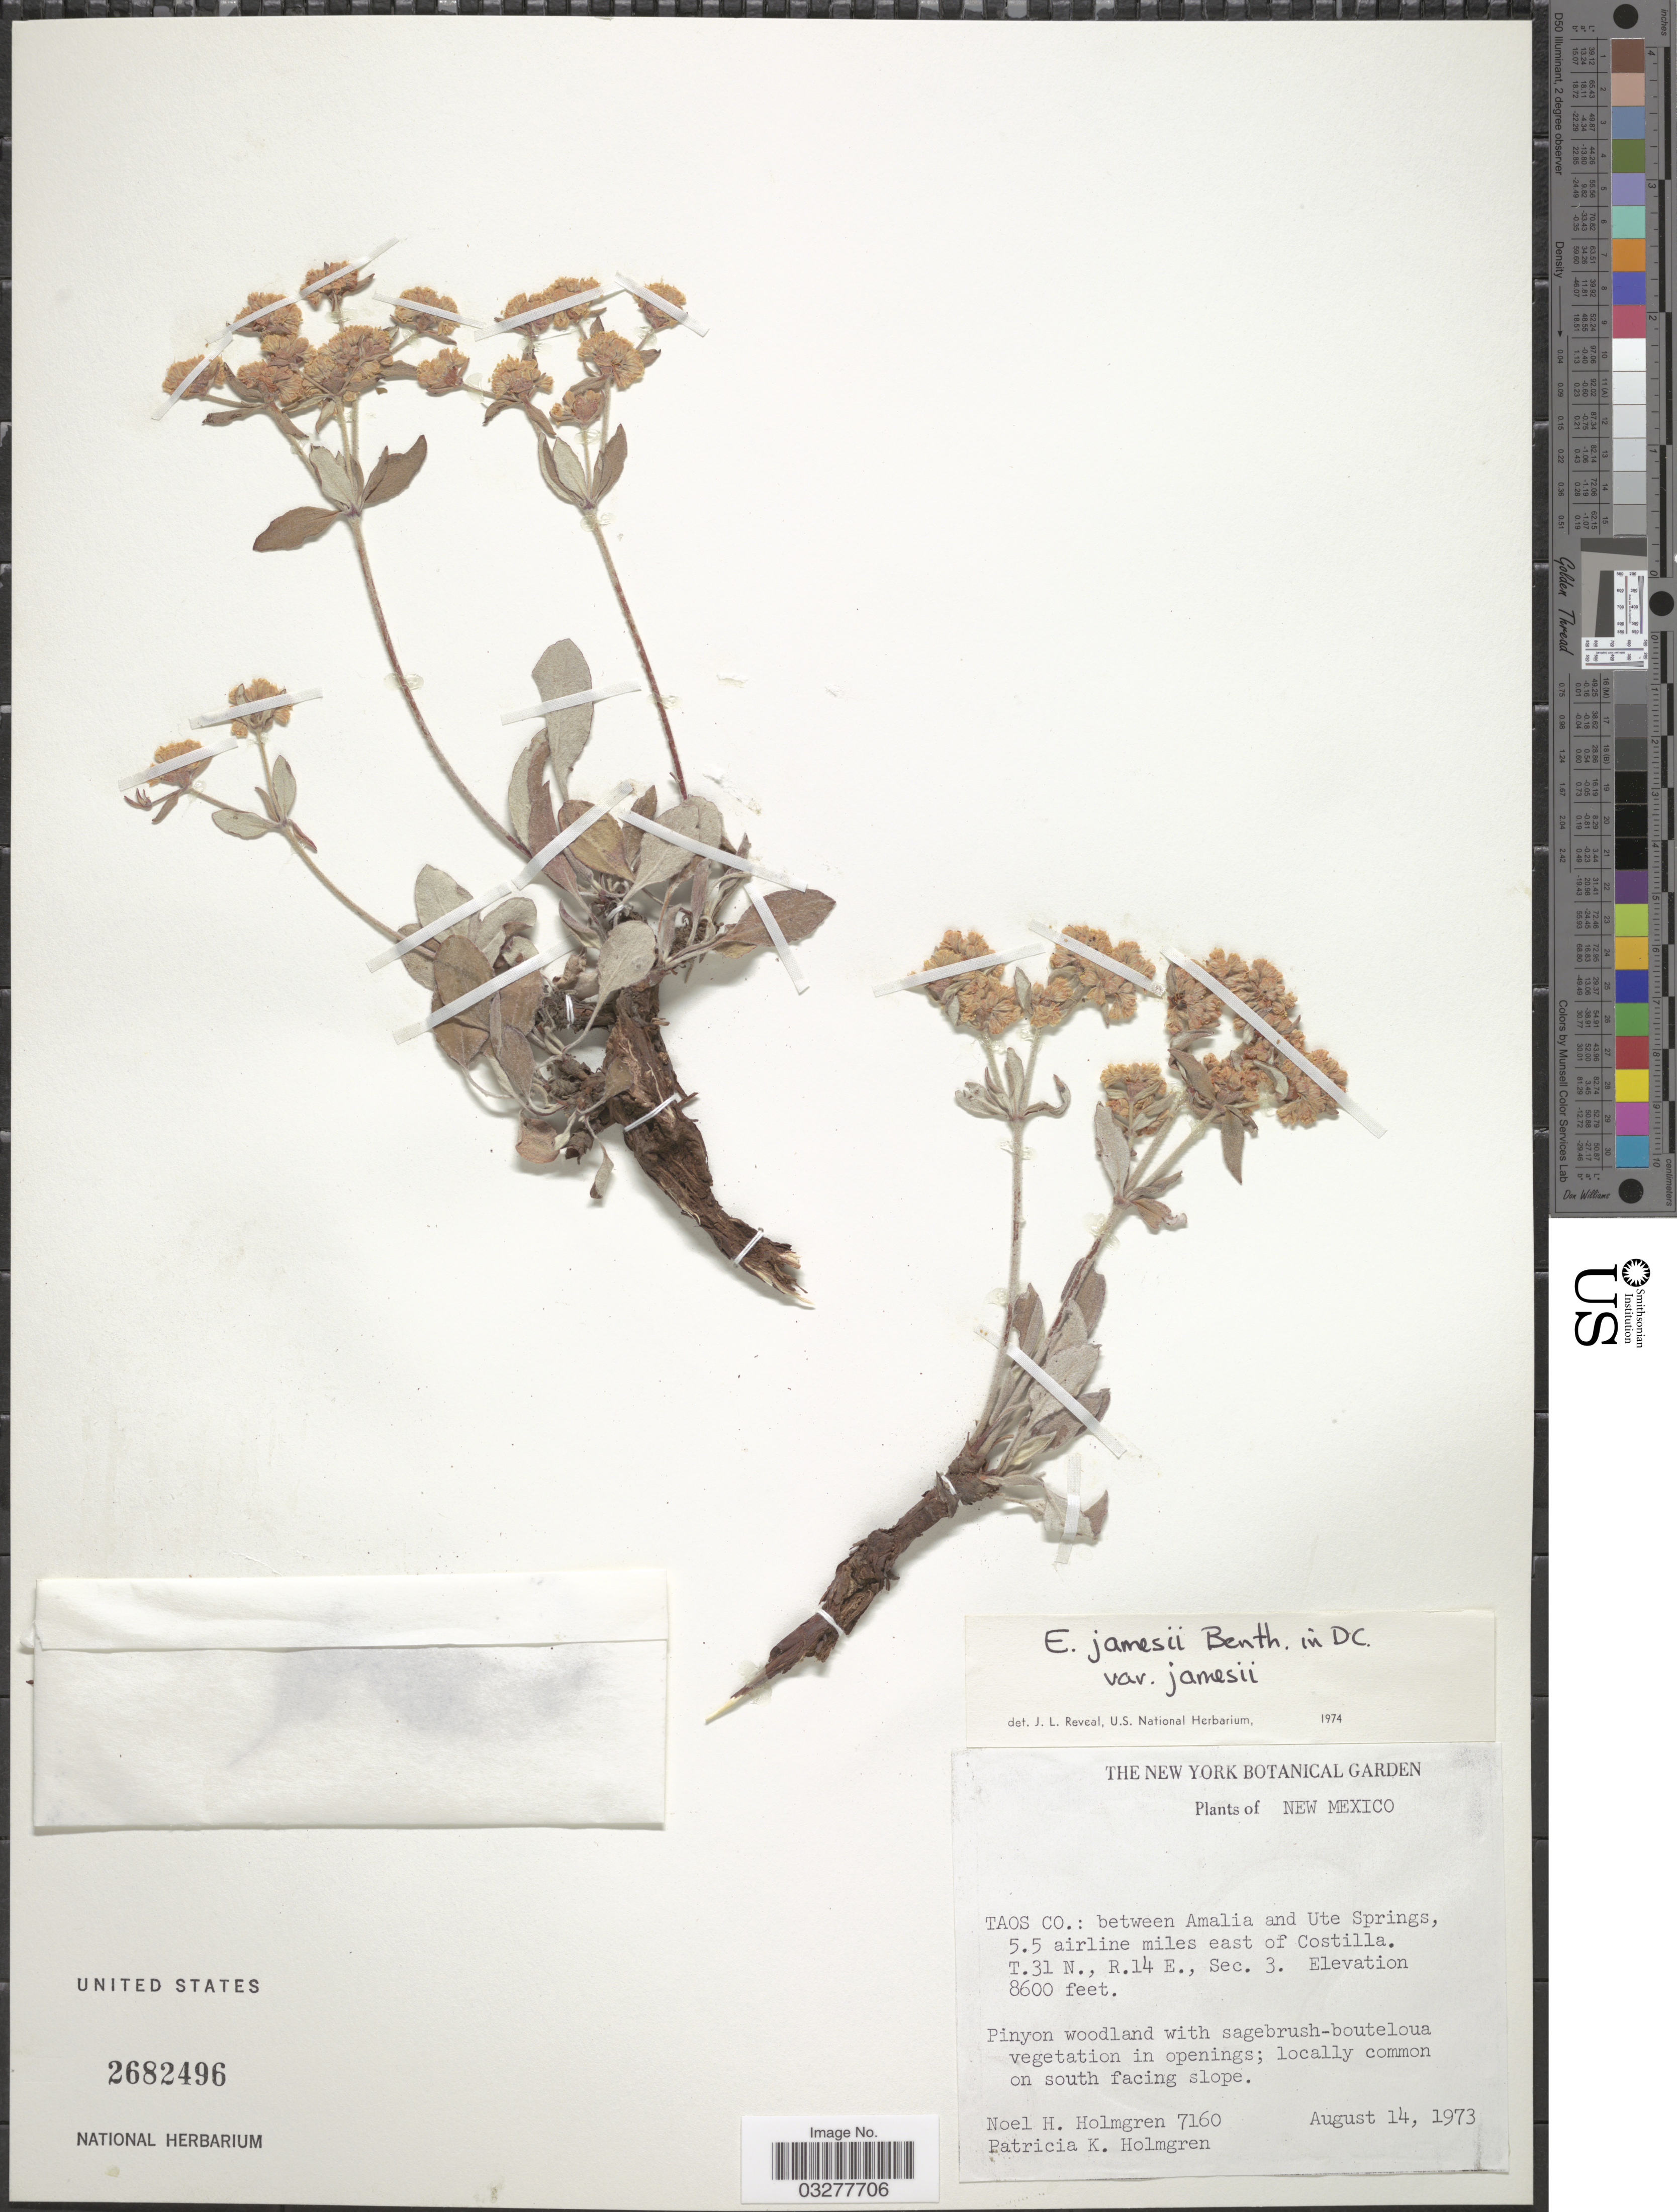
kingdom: Plantae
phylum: Tracheophyta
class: Magnoliopsida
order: Caryophyllales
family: Polygonaceae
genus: Eriogonum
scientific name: Eriogonum jonesii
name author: S. Watson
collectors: N. H. Holmgren & P. K. Holmgren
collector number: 7160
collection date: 1973-08-14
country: United States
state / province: New Mexico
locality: Taos Co.: between Amalia and Ute Springs, 5.5 airline miles east of Costilla. T.31 N., R.14 E., Sec. 3.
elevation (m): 2621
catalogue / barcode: US 2682496